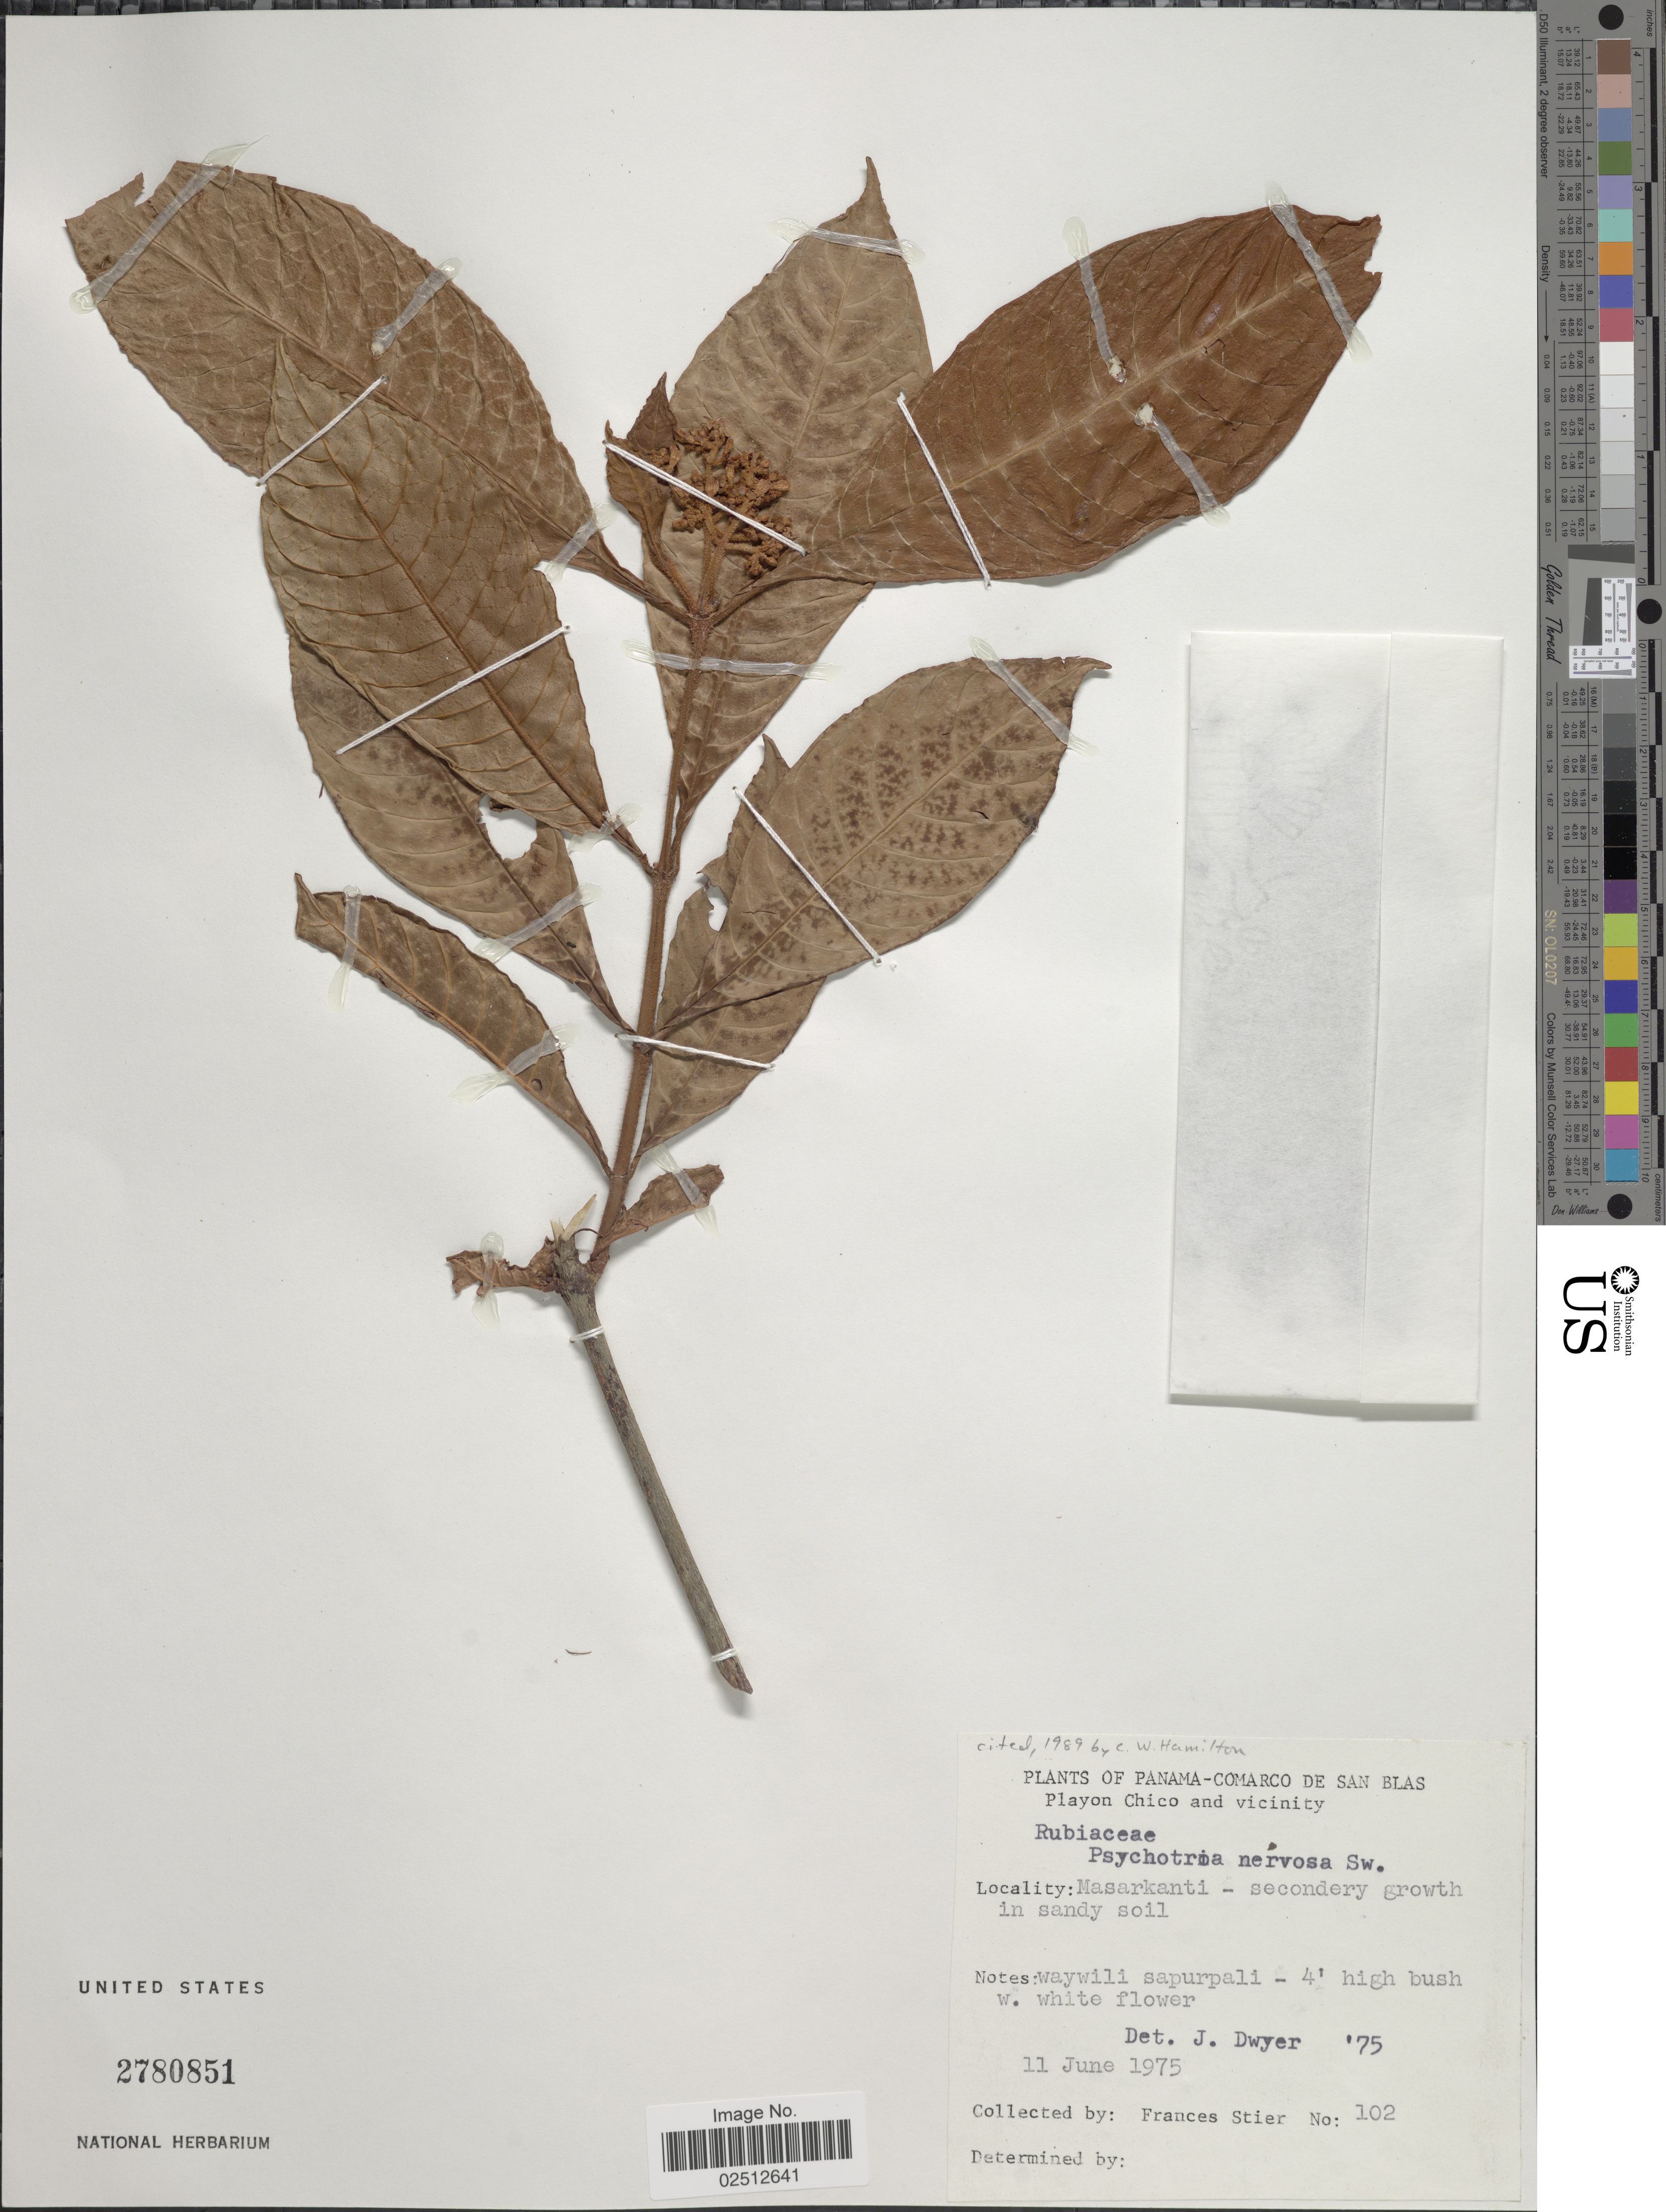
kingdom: Plantae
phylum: Tracheophyta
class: Magnoliopsida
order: Gentianales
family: Rubiaceae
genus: Psychotria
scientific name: Psychotria nervosa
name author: Sw.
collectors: F. Stier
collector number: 102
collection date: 1975-06-11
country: Panama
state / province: Kuna Yala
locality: Comarco de San Blas, Playon Chico and vicinity, Masarkanti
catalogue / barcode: US 2780851